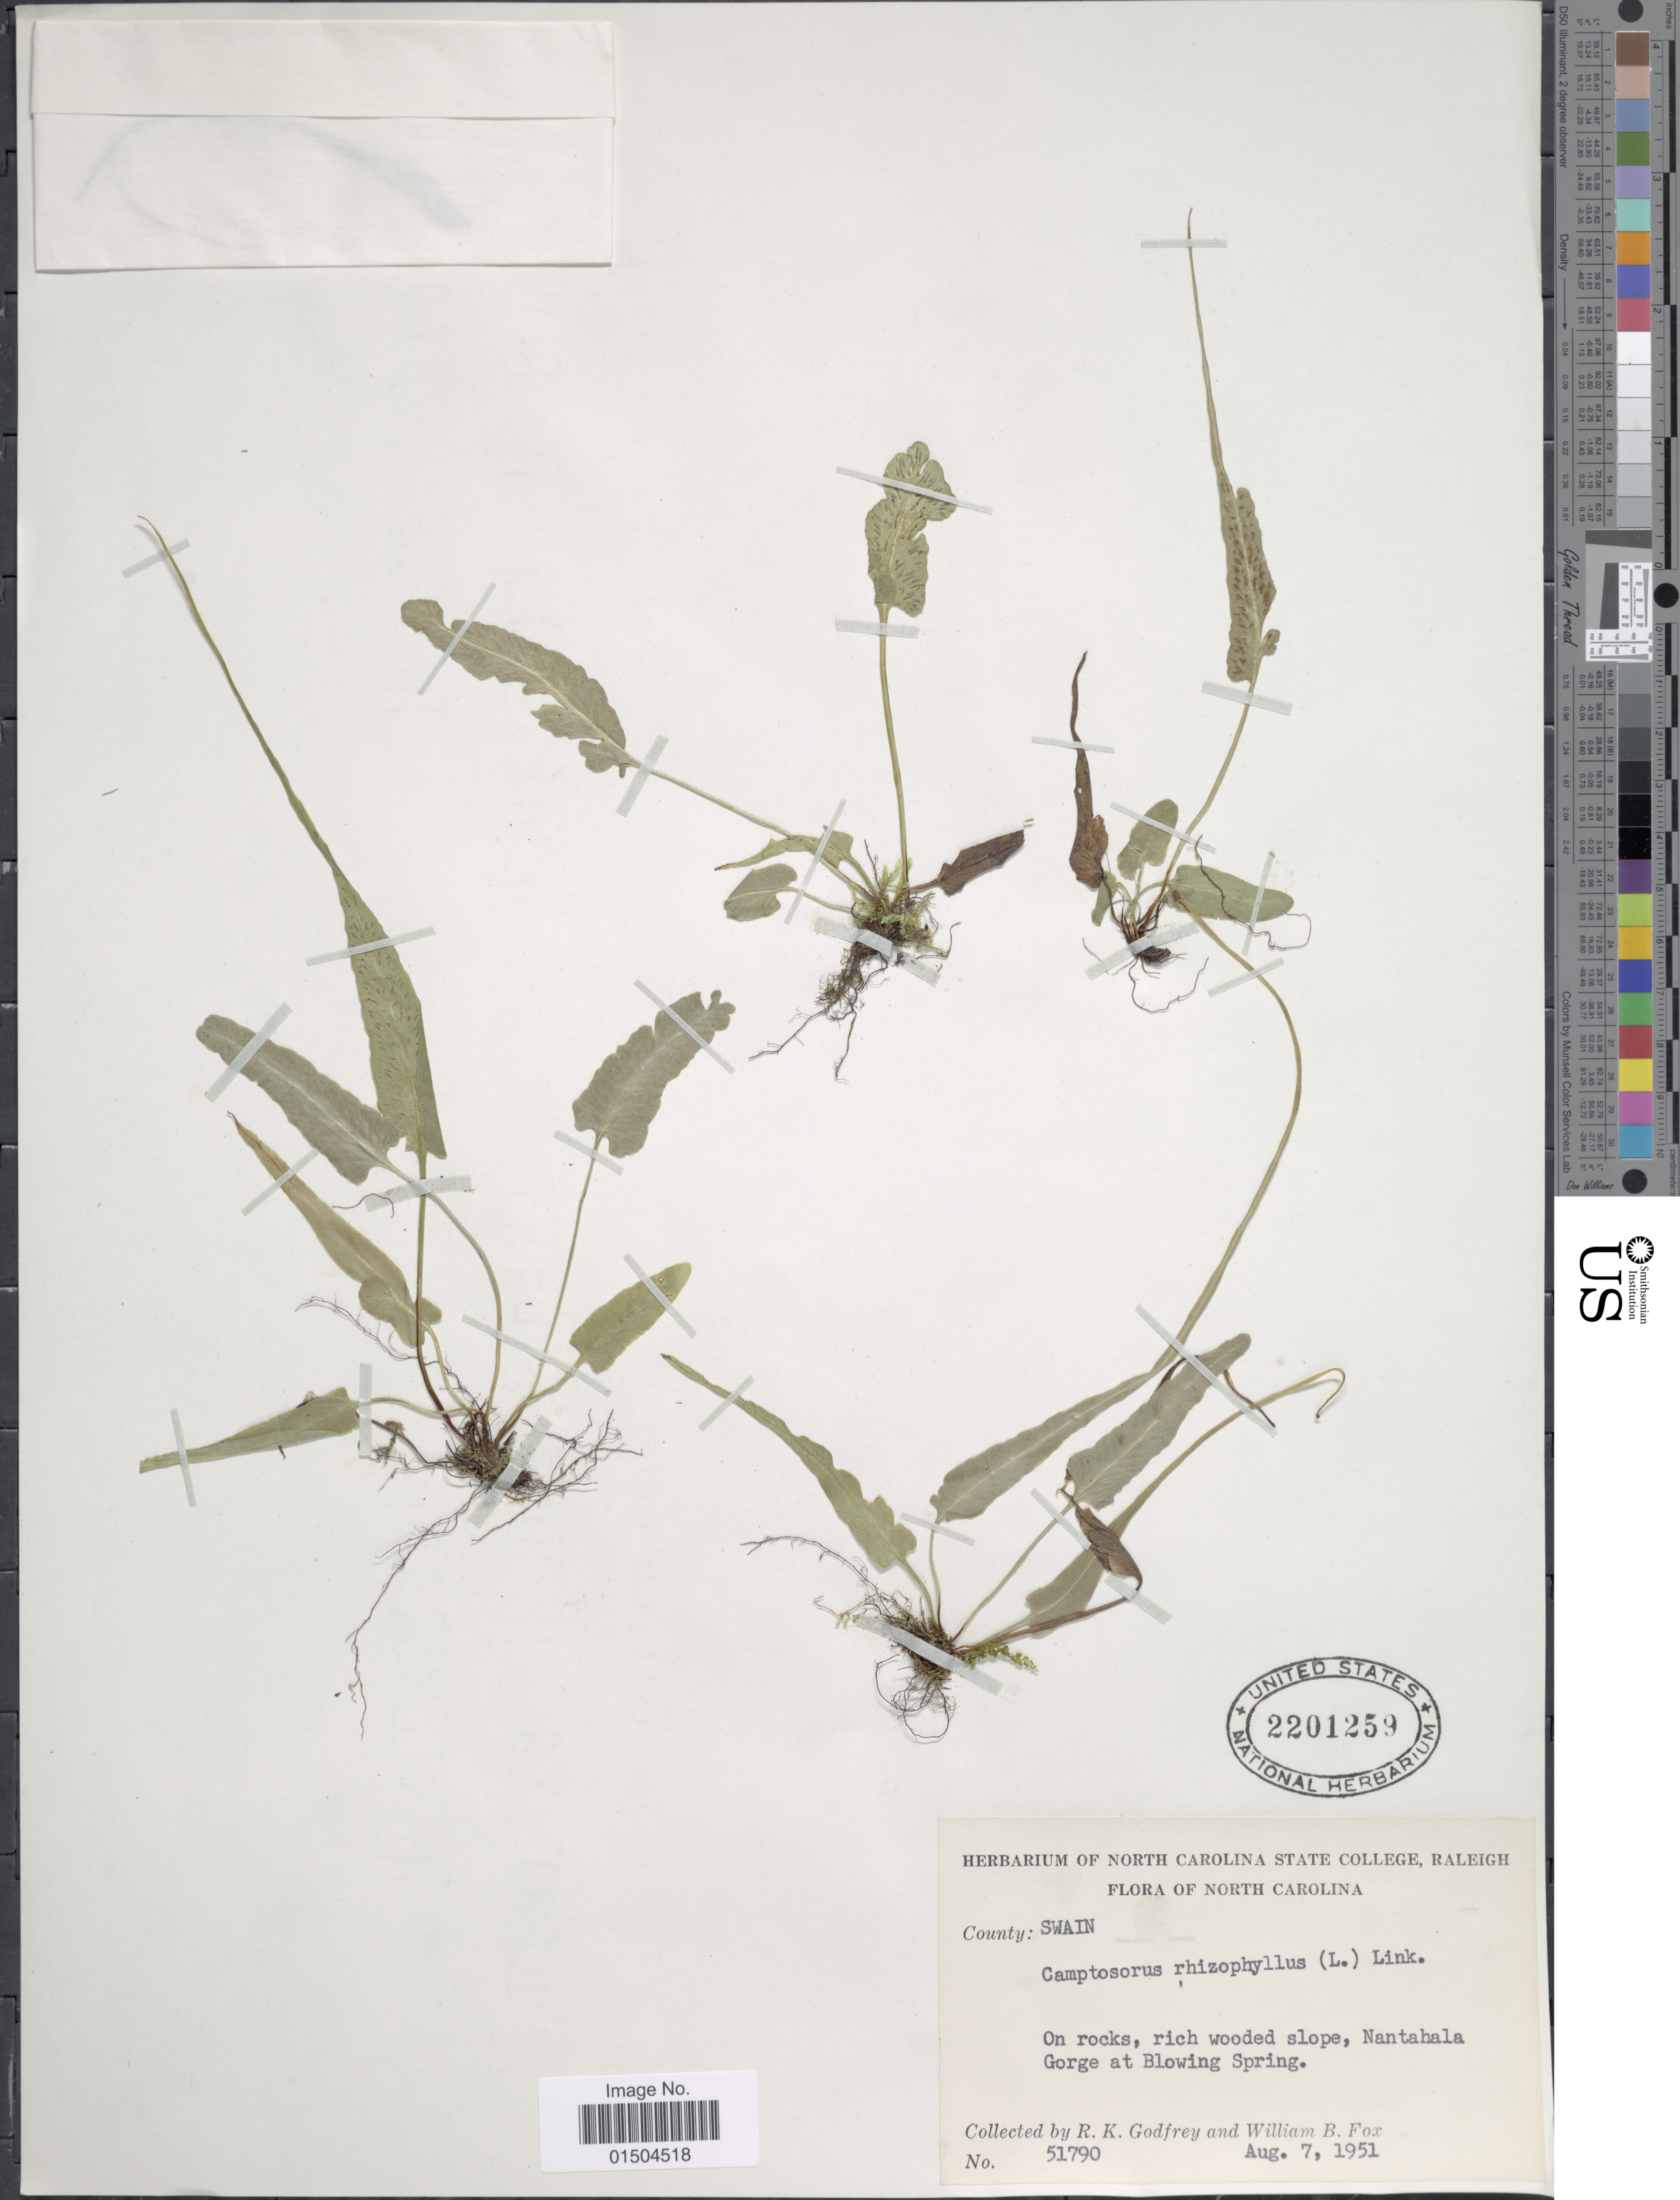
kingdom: Plantae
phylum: Tracheophyta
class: Polypodiopsida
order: Polypodiales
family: Aspleniaceae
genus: Asplenium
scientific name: Asplenium rhizophyllum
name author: L.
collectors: R. K. Godfrey & W. B. Fox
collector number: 51790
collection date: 1951-08-07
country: United States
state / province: North Carolina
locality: County: Swain. On rocks, rich wooded slope, Nantahala Gorge at Blowing Spring.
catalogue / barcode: US 2201259